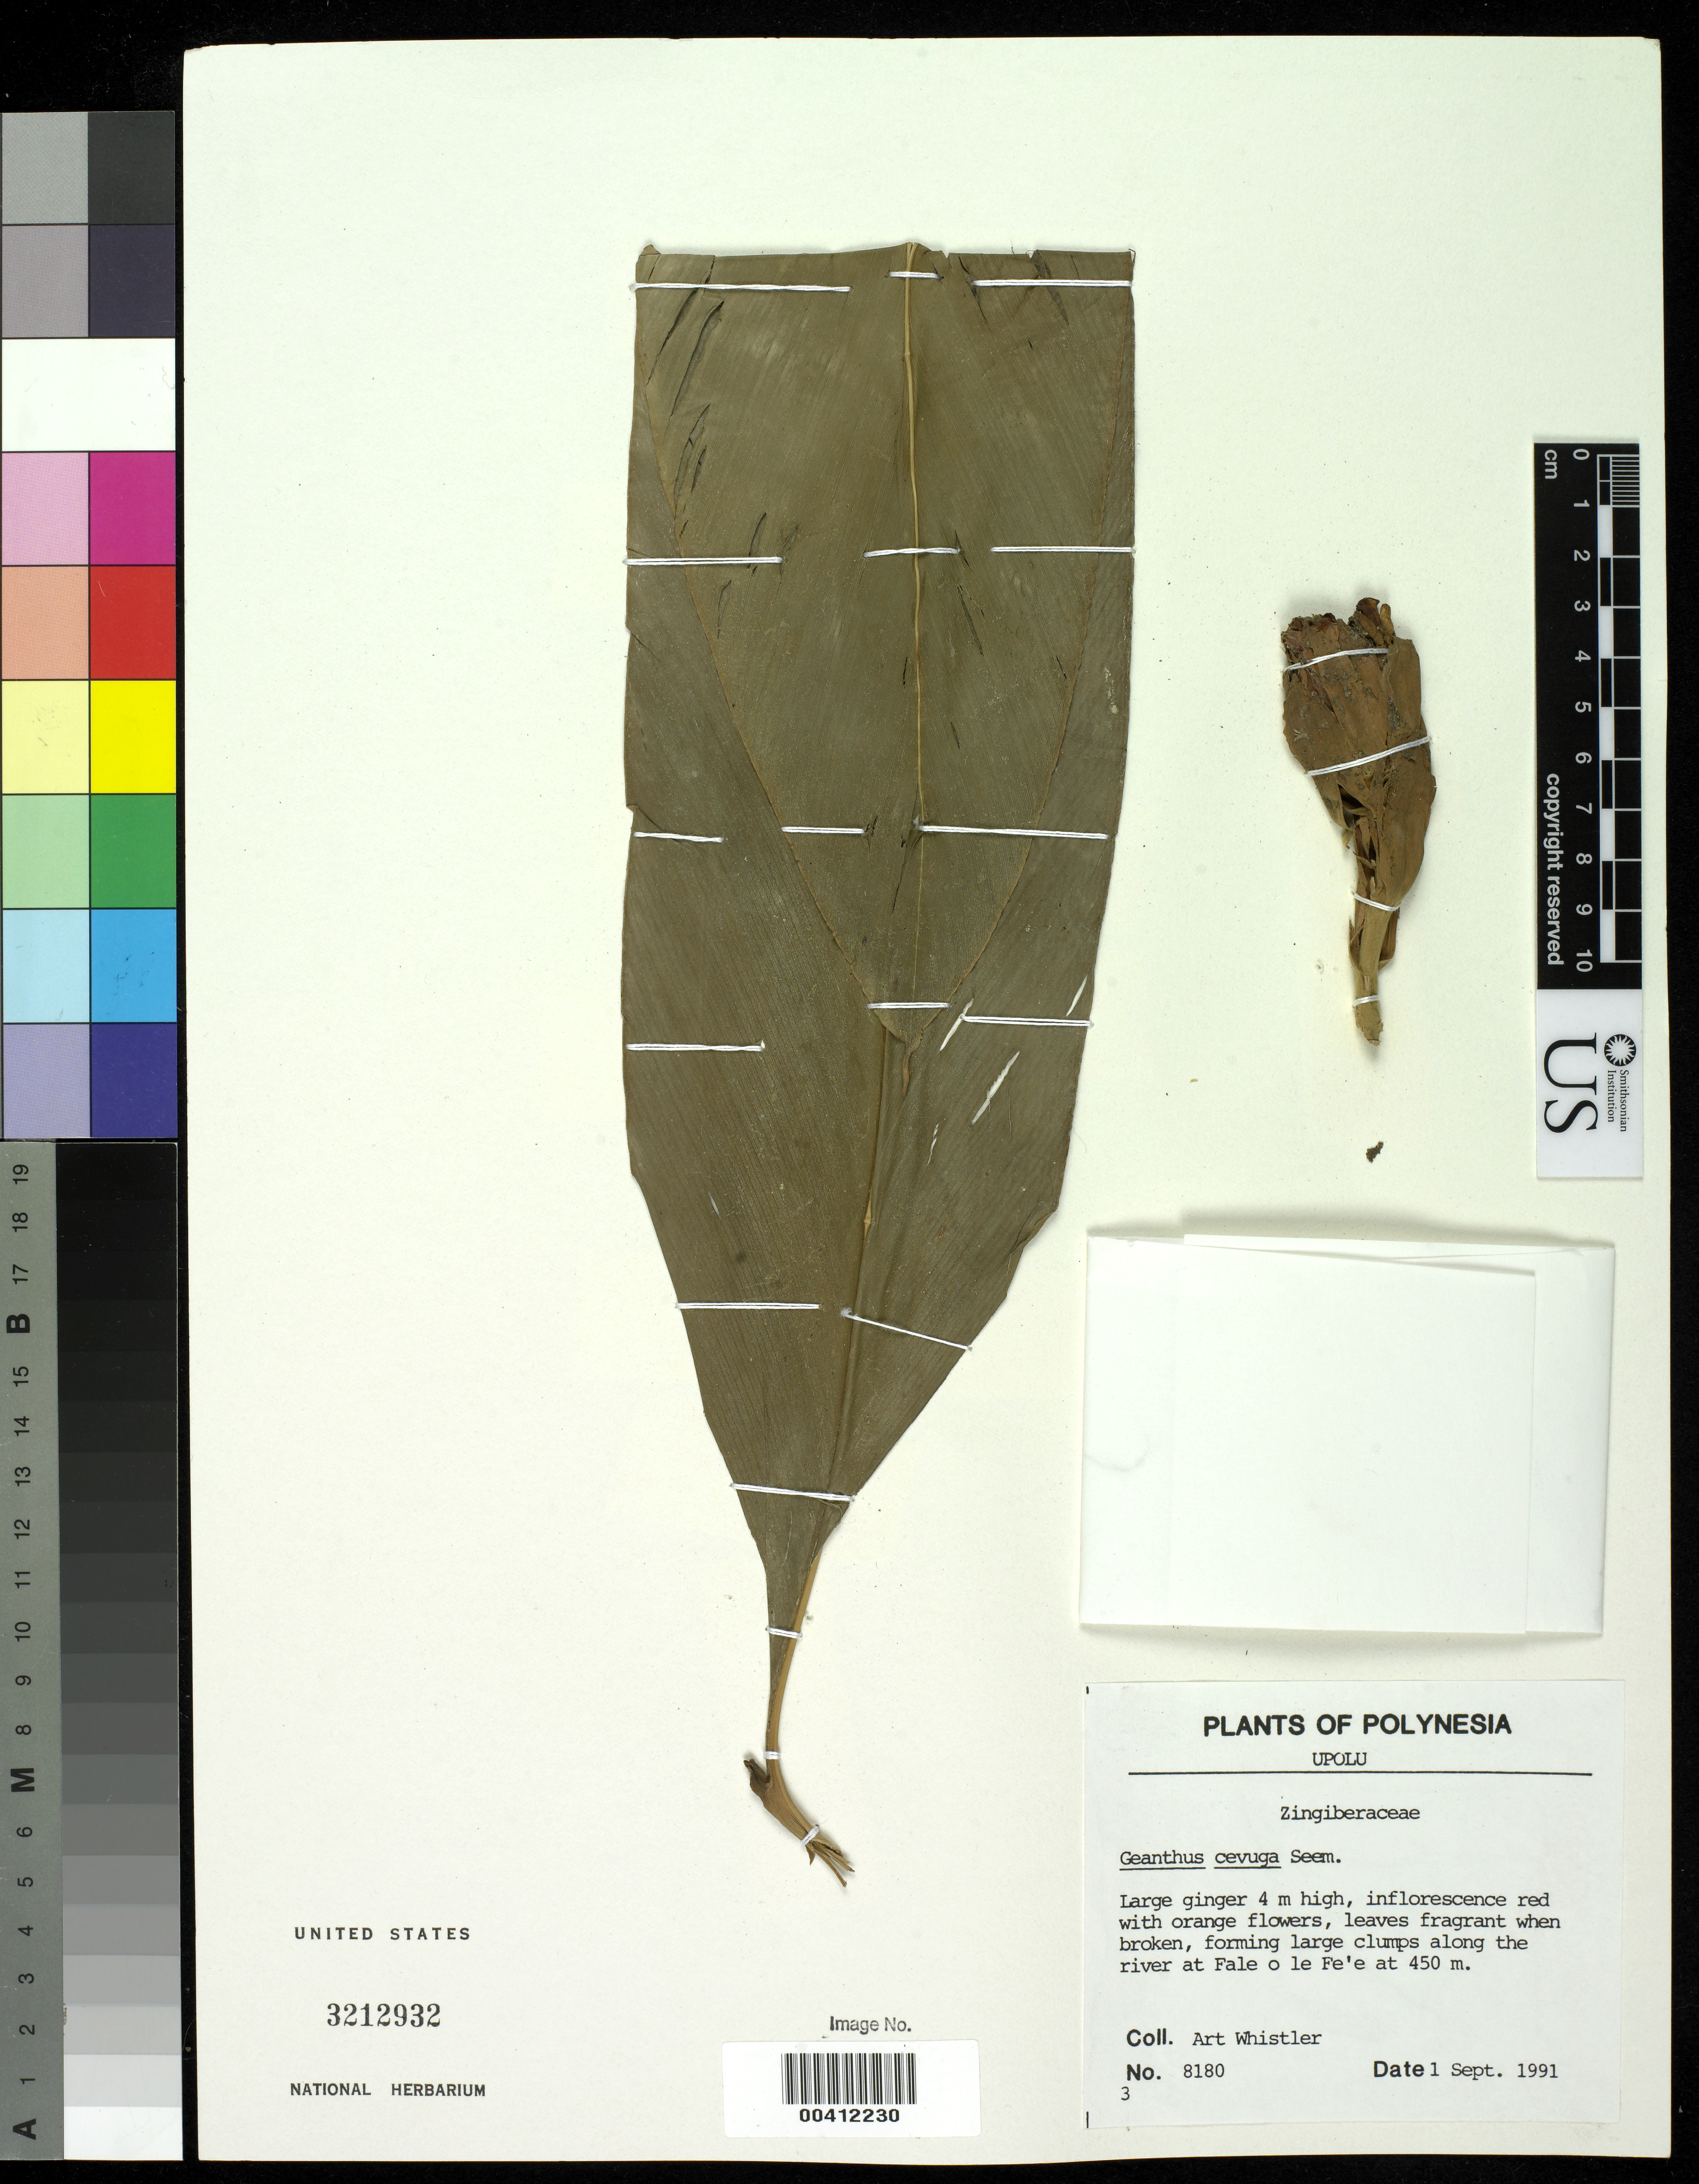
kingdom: Plantae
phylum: Tracheophyta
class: Liliopsida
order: Zingiberales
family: Zingiberaceae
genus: Etlingera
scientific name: Etlingera cevuga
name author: (Seem.) R.M. Sm.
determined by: Strong, M. T., (US), Smithsonian Institution - National Museum of Natural History (UNITED STATES)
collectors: A. Whistler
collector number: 8180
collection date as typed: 01 Sep 1991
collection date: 1991-09-01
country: Samoa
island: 'Upolu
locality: Fale o le fe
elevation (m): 450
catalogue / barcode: US 3212932